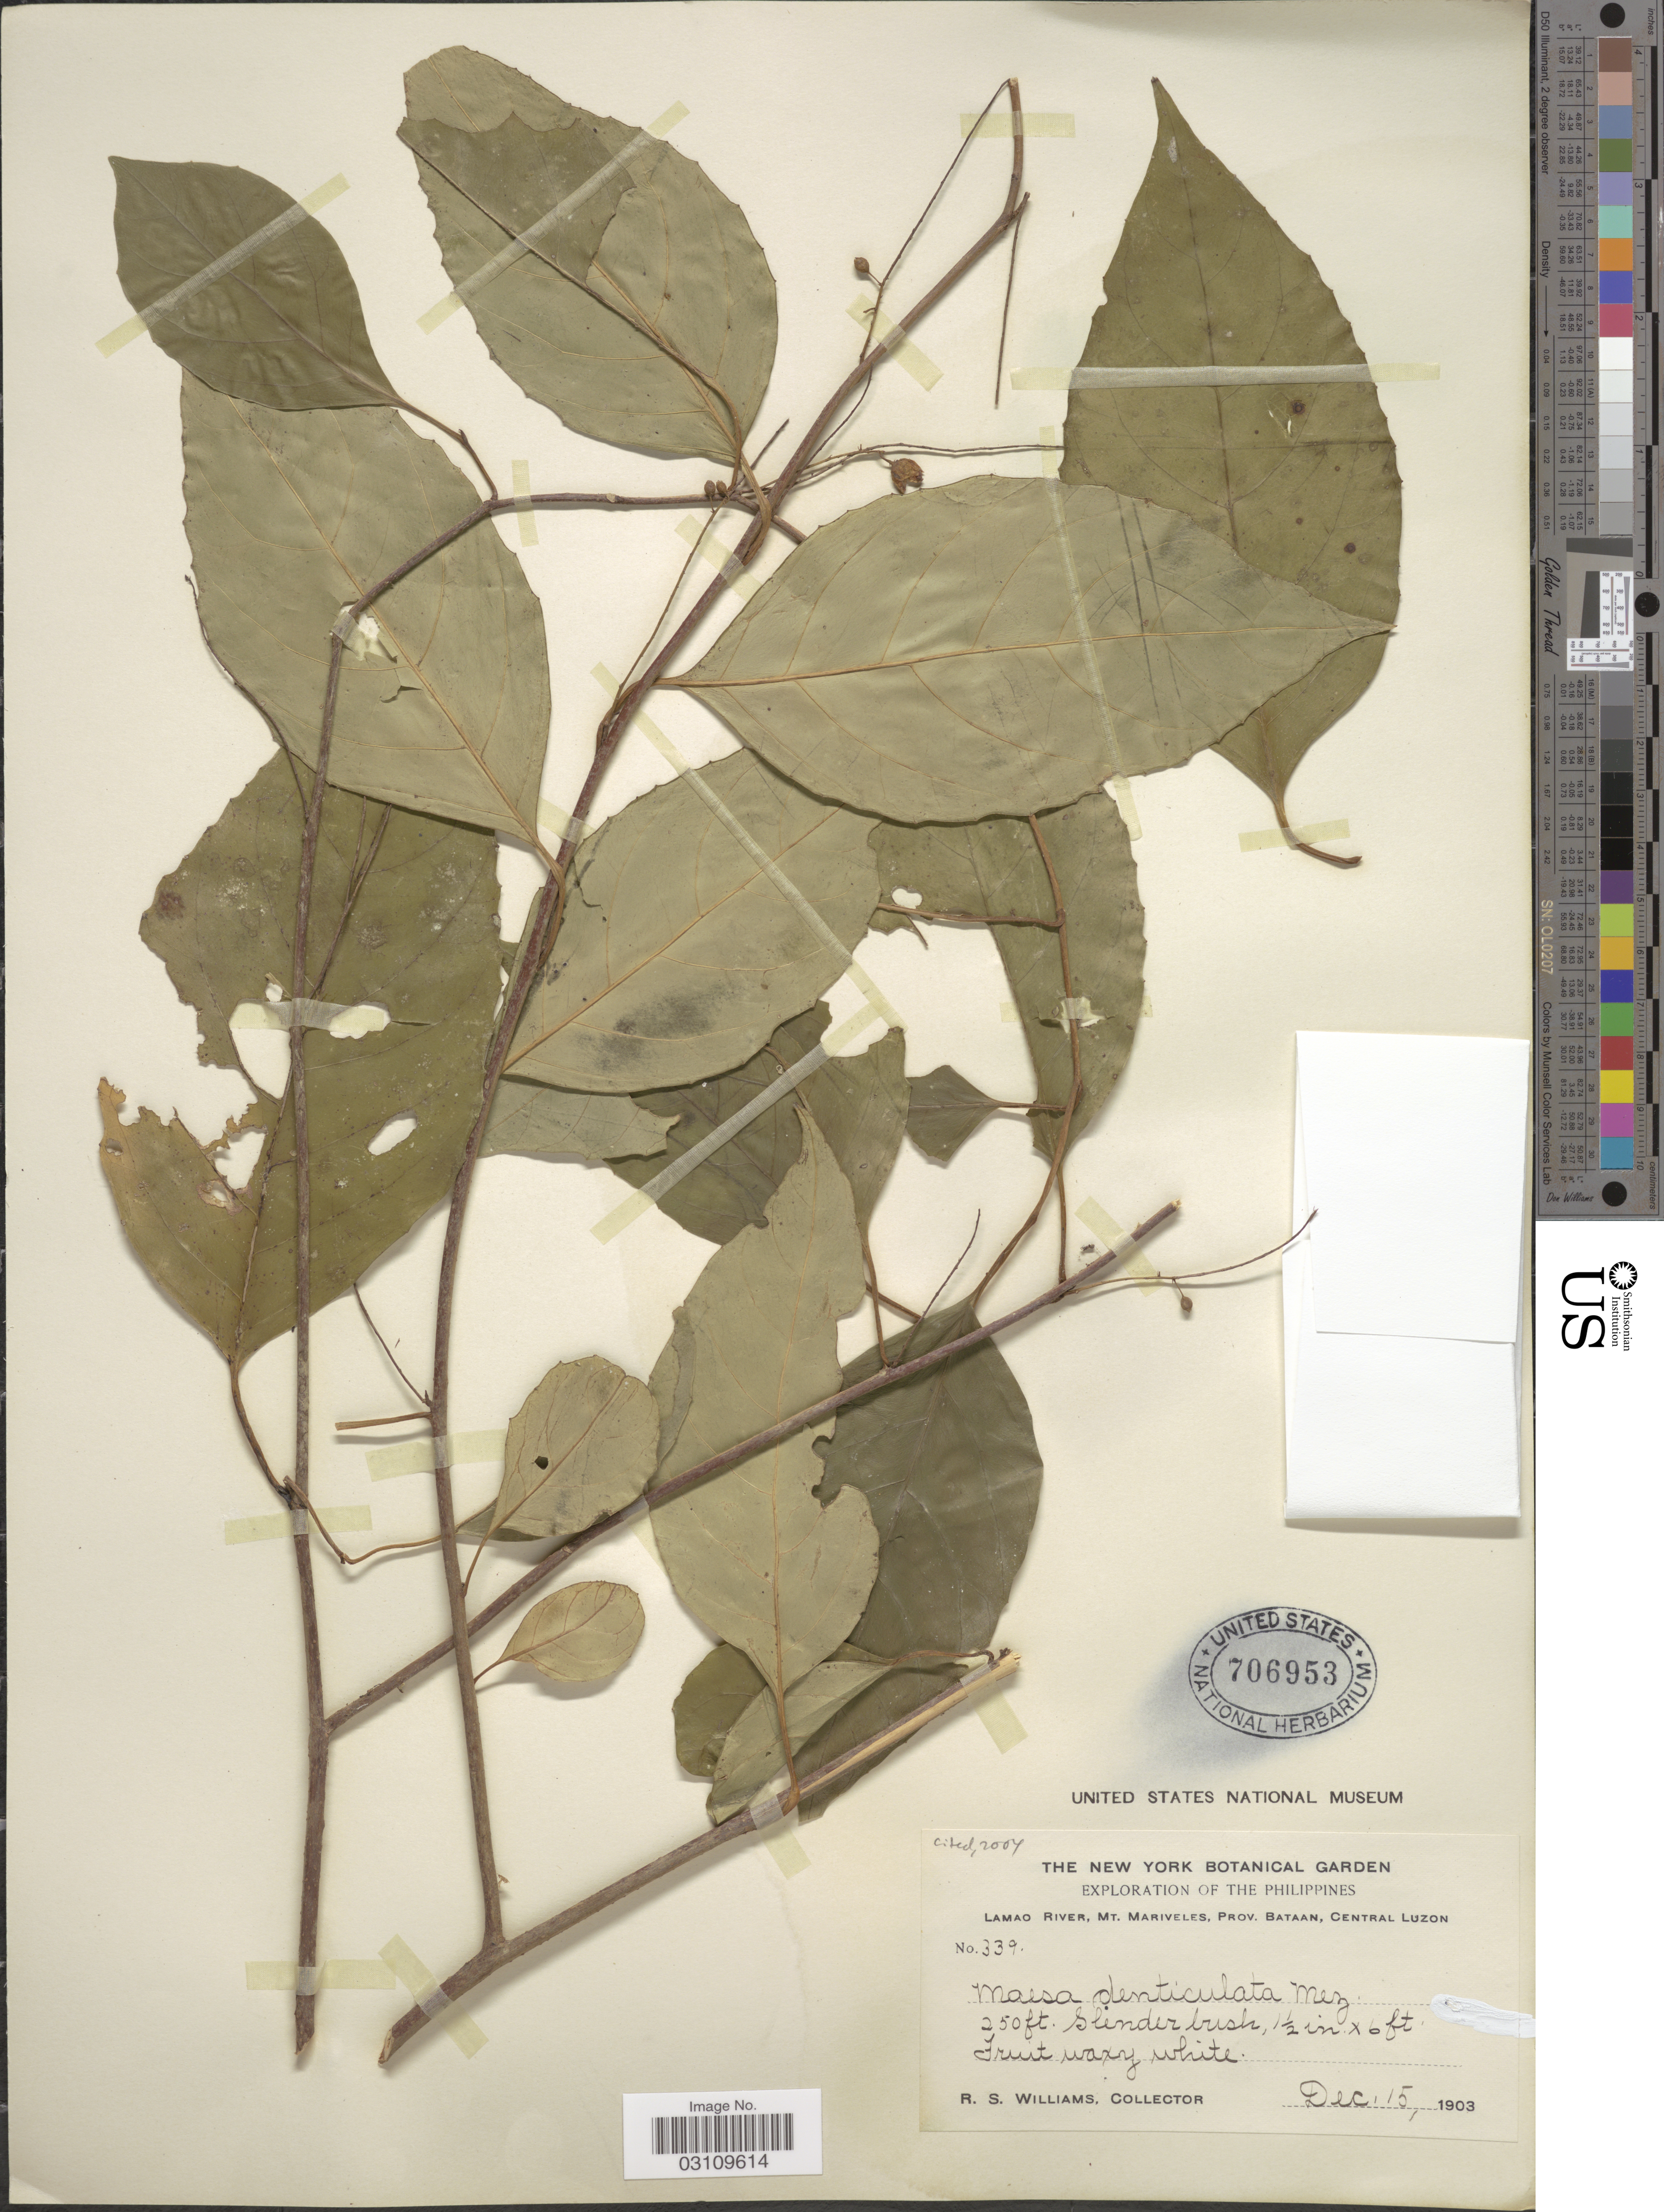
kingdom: Plantae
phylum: Tracheophyta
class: Magnoliopsida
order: Ericales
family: Primulaceae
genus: Maesa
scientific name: Maesa denticulata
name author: Mez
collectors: R. S. Williams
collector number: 339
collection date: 1903-12-15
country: Philippines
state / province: Central Luzon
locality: Lamao River, Mt. Mariveles, Prov. Bataan, Central Luzon.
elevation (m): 76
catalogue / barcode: US 706953